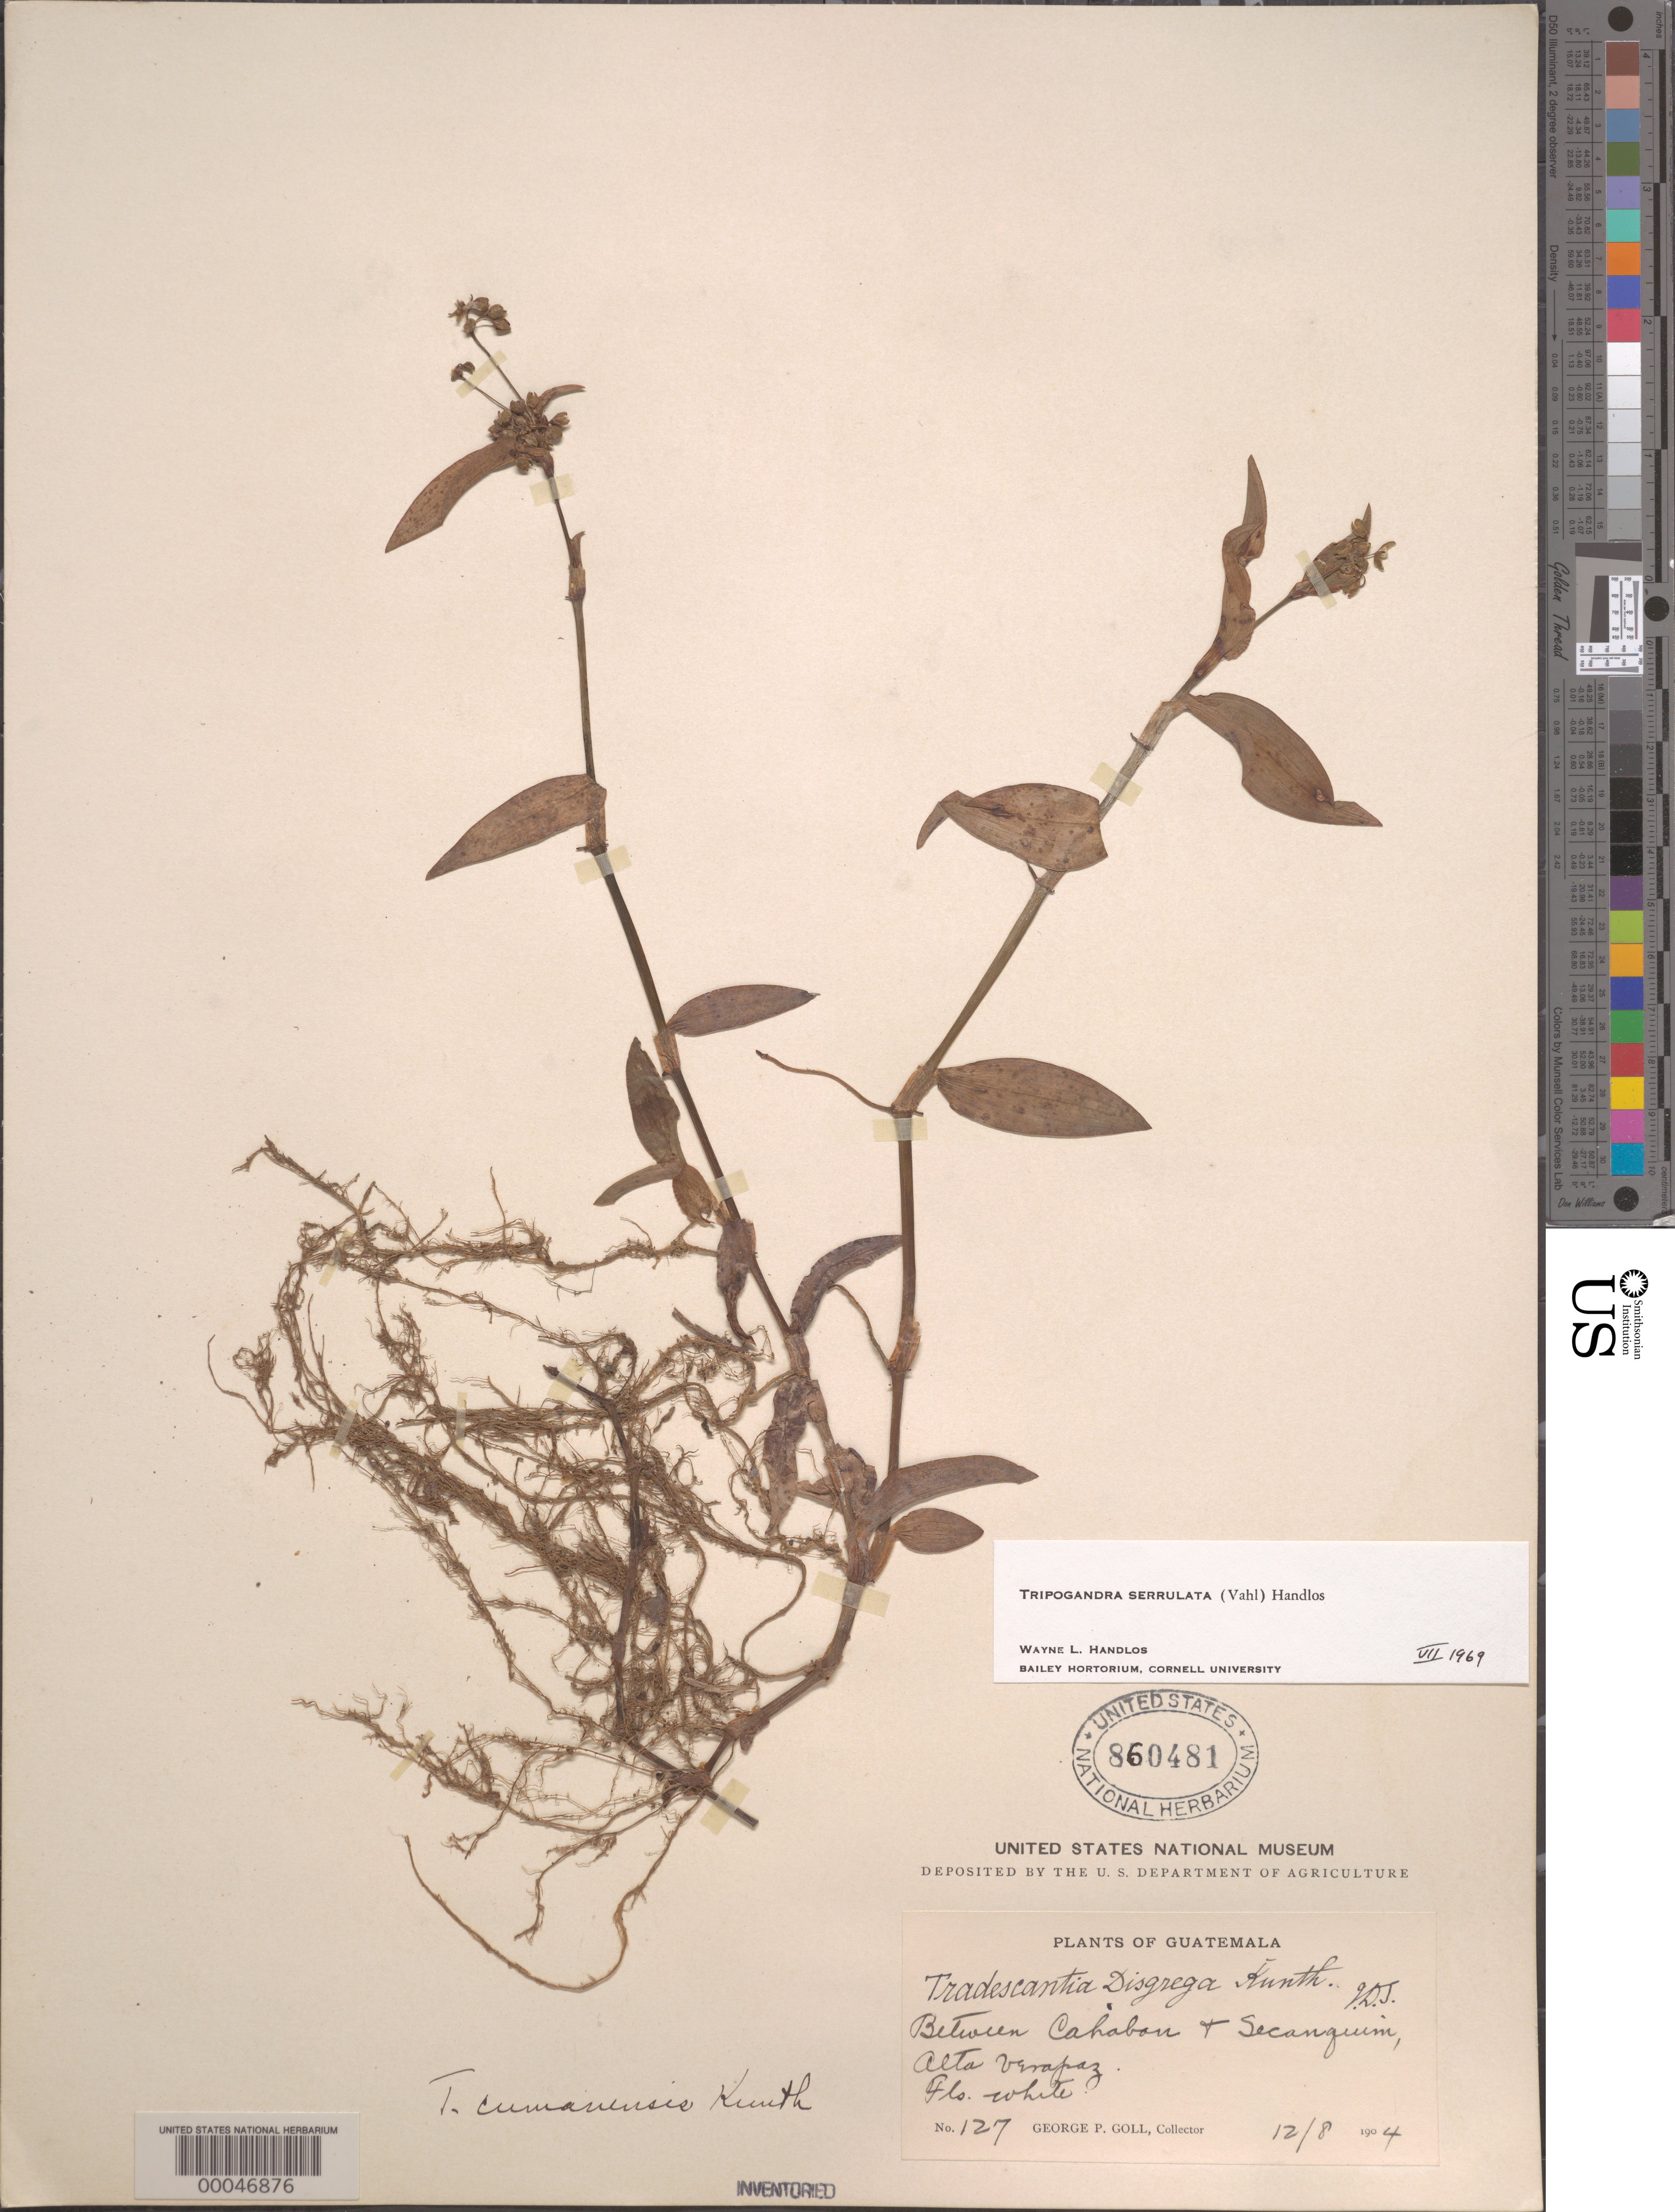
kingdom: Plantae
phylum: Tracheophyta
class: Liliopsida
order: Commelinales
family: Commelinaceae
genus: Tripogandra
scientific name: Tripogandra serrulata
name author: (Vahl) Handlos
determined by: Handlos, W. L.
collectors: G. Goll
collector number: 127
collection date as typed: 12 Aug 1904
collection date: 1904-08-12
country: Guatemala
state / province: Alta Verapaz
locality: Between Cahaban and Secanquim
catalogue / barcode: US 860481